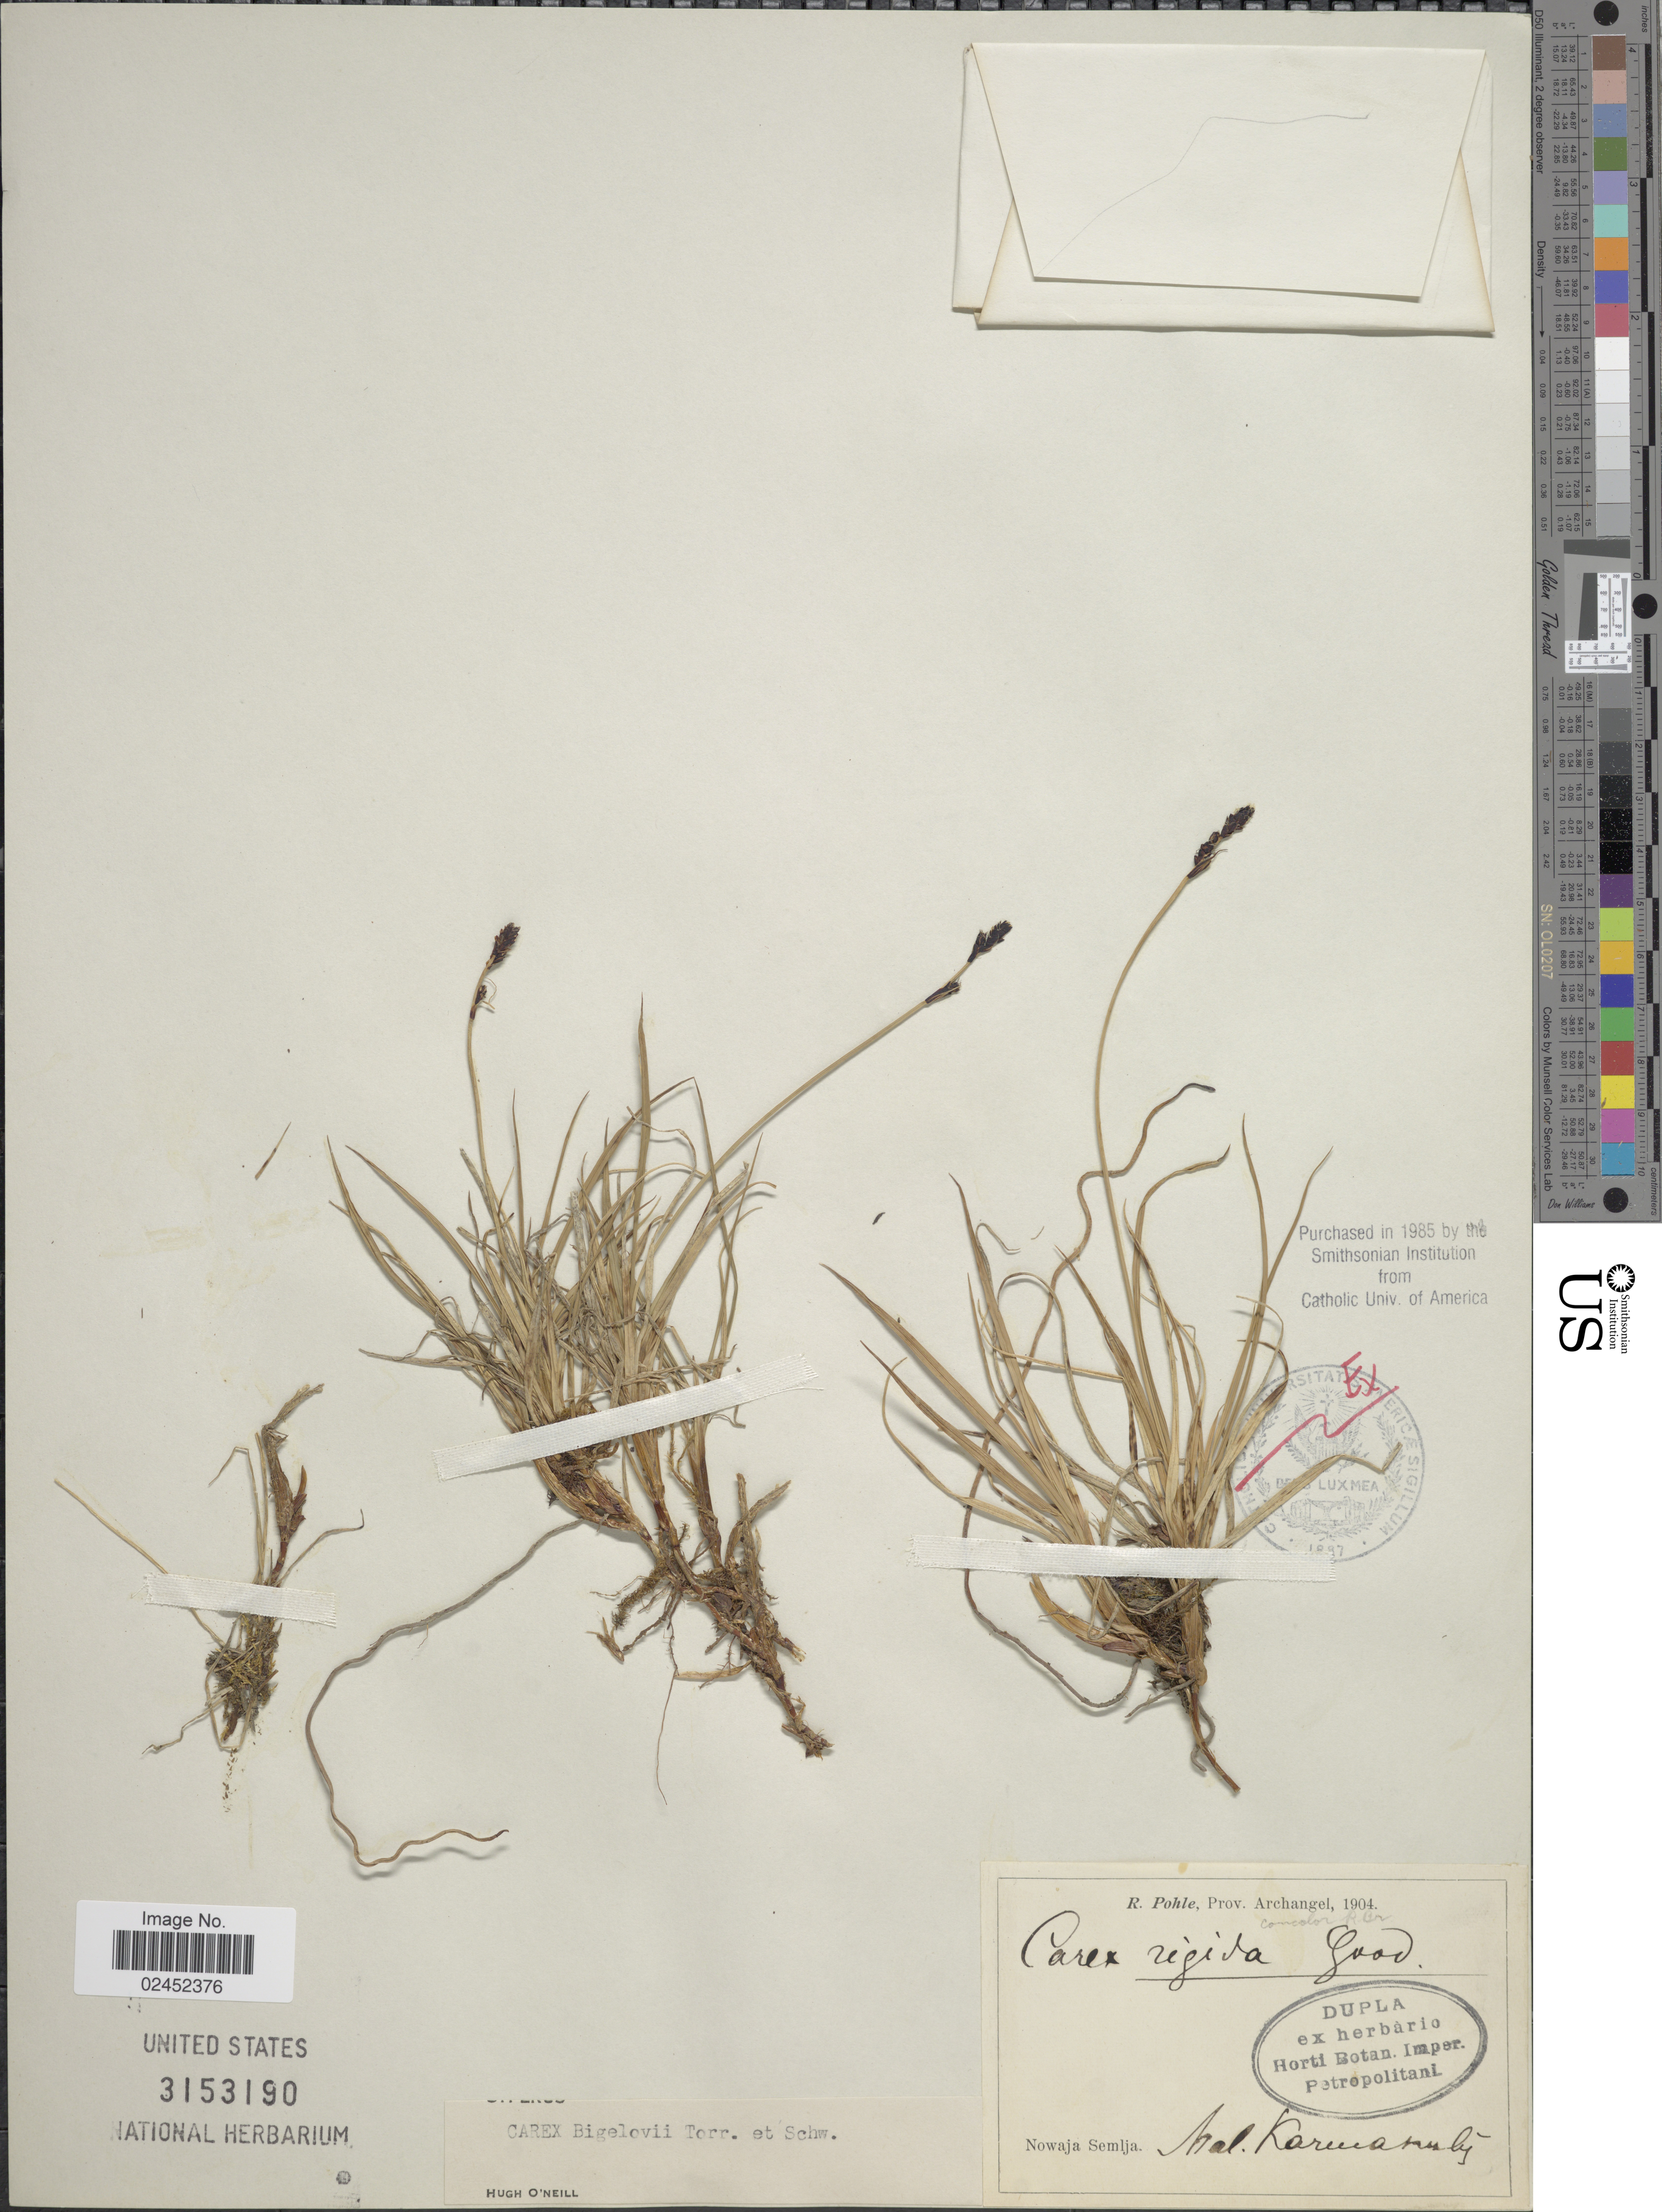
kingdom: Plantae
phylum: Tracheophyta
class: Liliopsida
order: Poales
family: Cyperaceae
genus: Carex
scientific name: Carex dacica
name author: Heuff.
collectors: R. Pohle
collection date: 1904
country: Russian Federation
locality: Prov. Archangel, Nowaja Semlija Nal. Karelia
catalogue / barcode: US 3153190